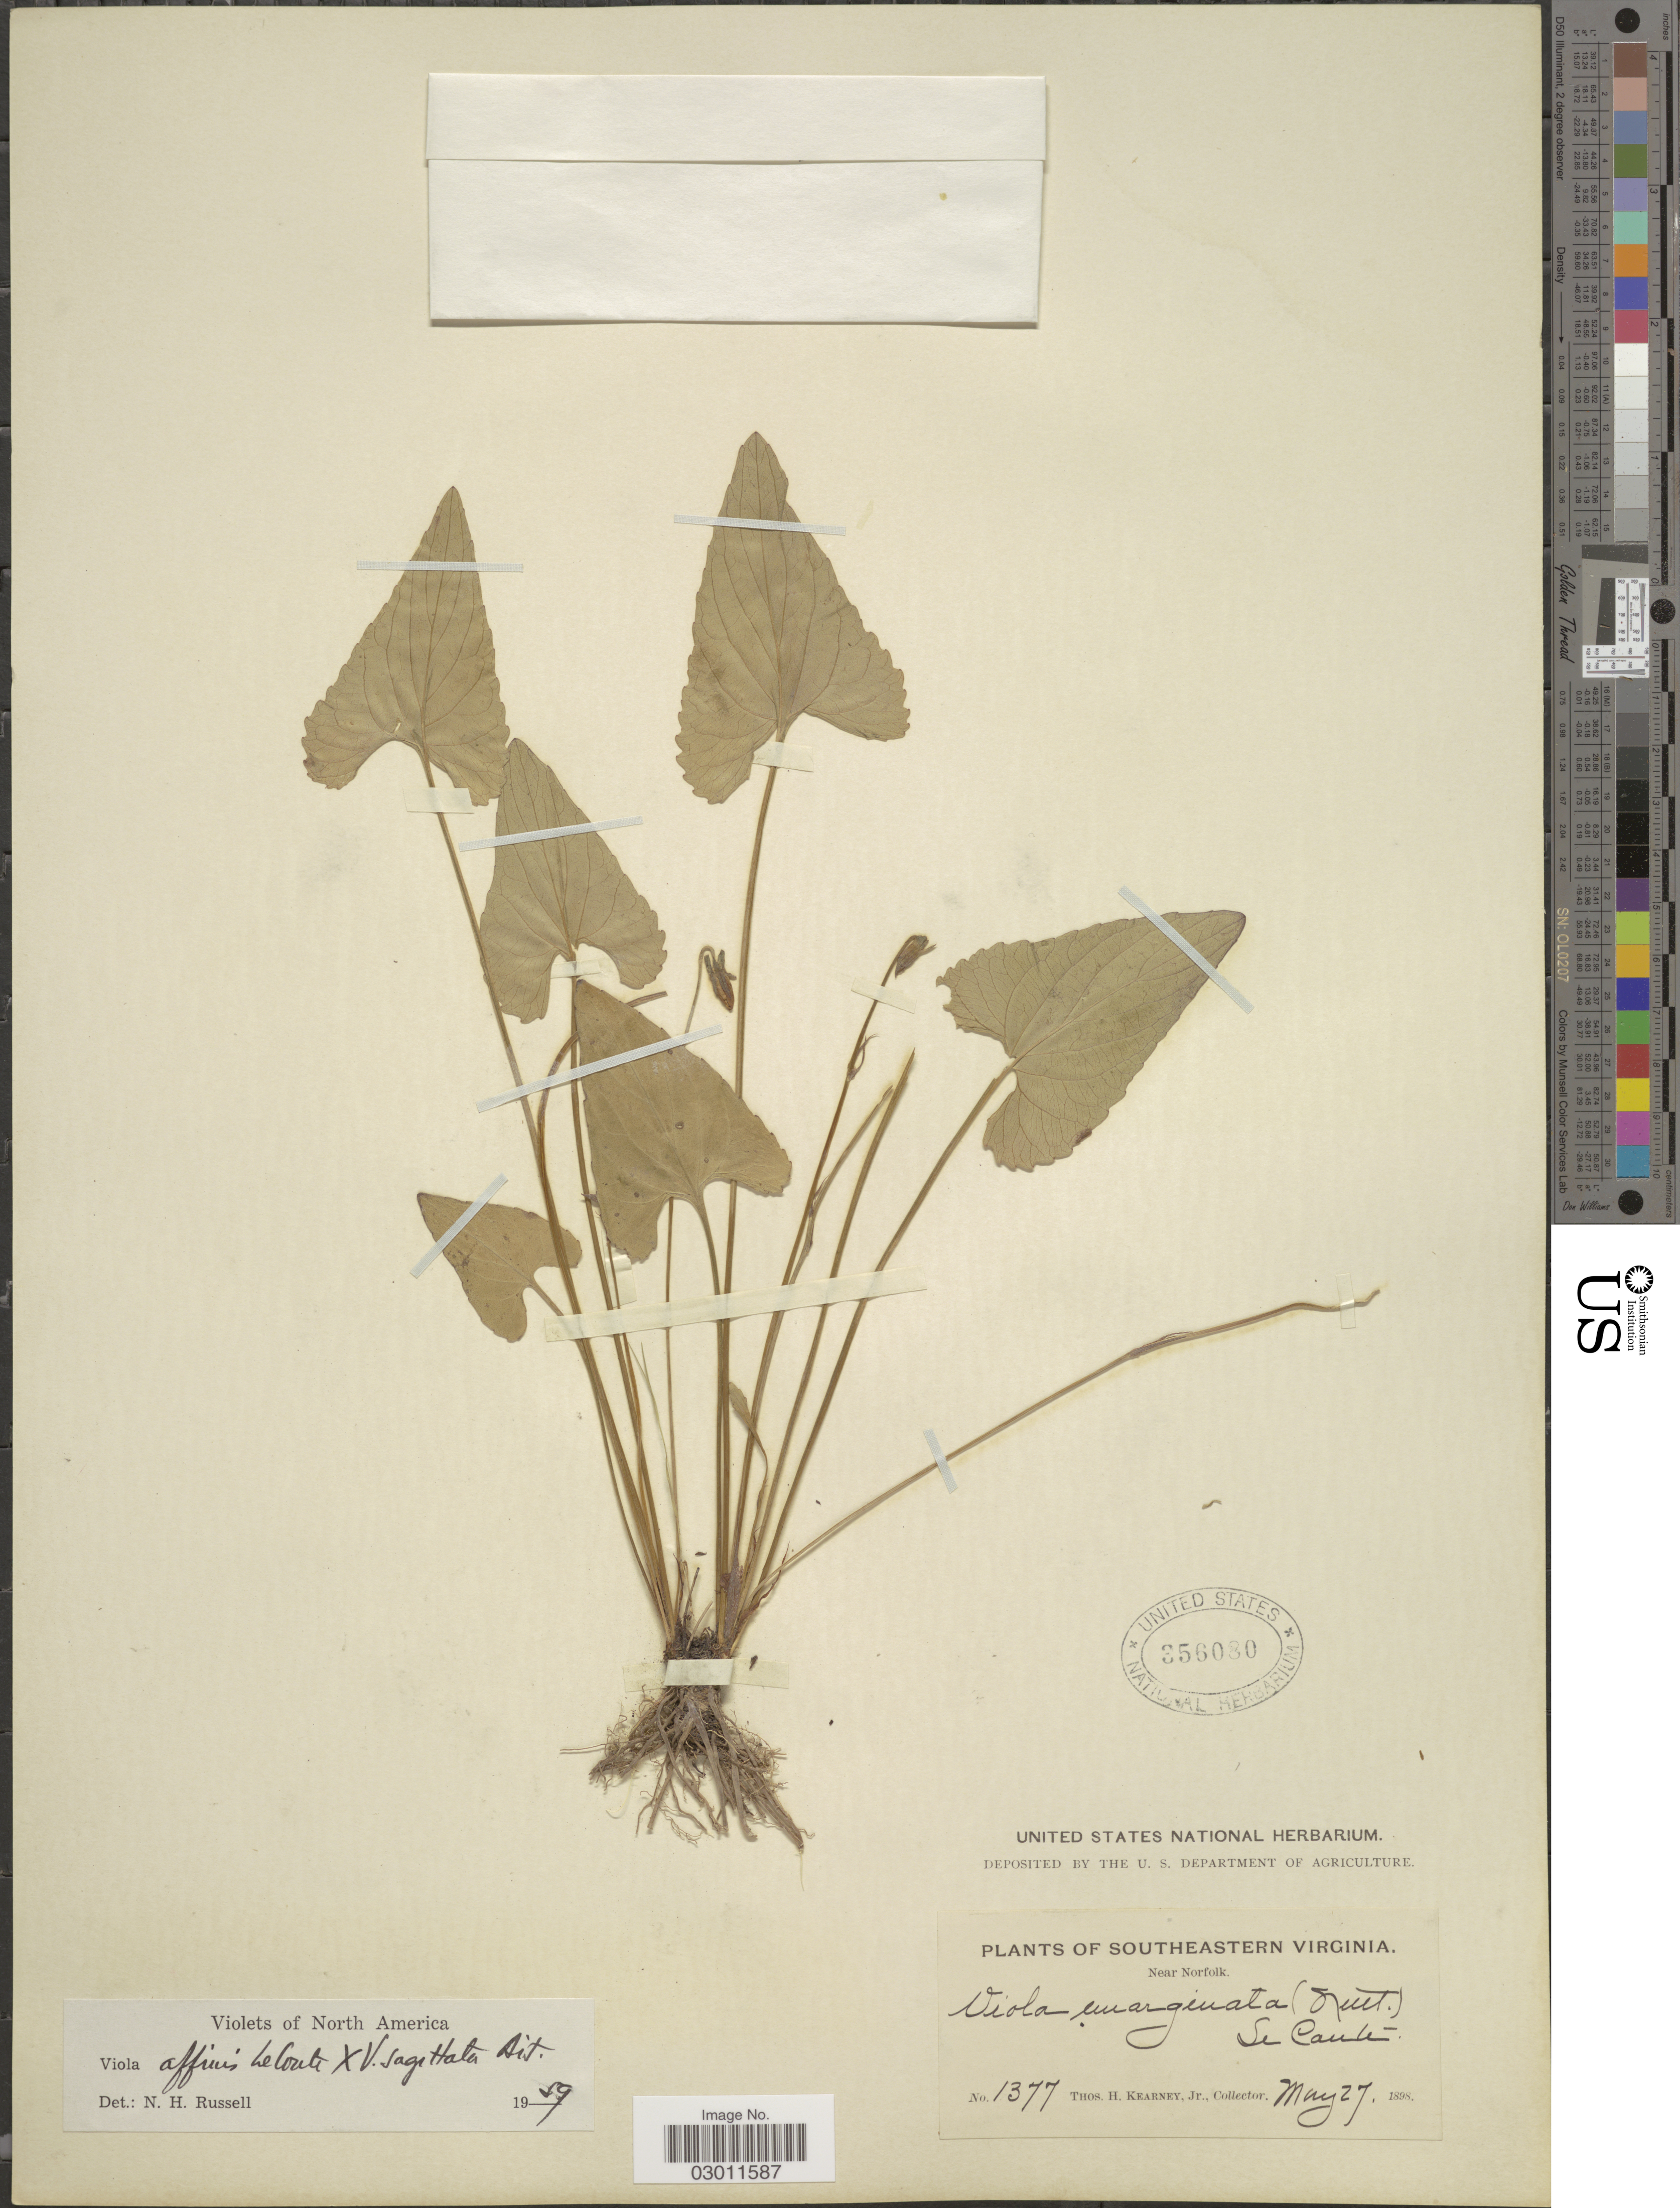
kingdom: Plantae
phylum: Tracheophyta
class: Magnoliopsida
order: Malpighiales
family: Violaceae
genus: Viola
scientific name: Viola affinis x V. sagittata Aiton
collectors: T. H. Kearney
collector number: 1377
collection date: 1898-05-27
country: United States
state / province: Virginia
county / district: City of Norfolk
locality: Southeastern Virginia, Near Norfolk.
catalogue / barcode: US 356080